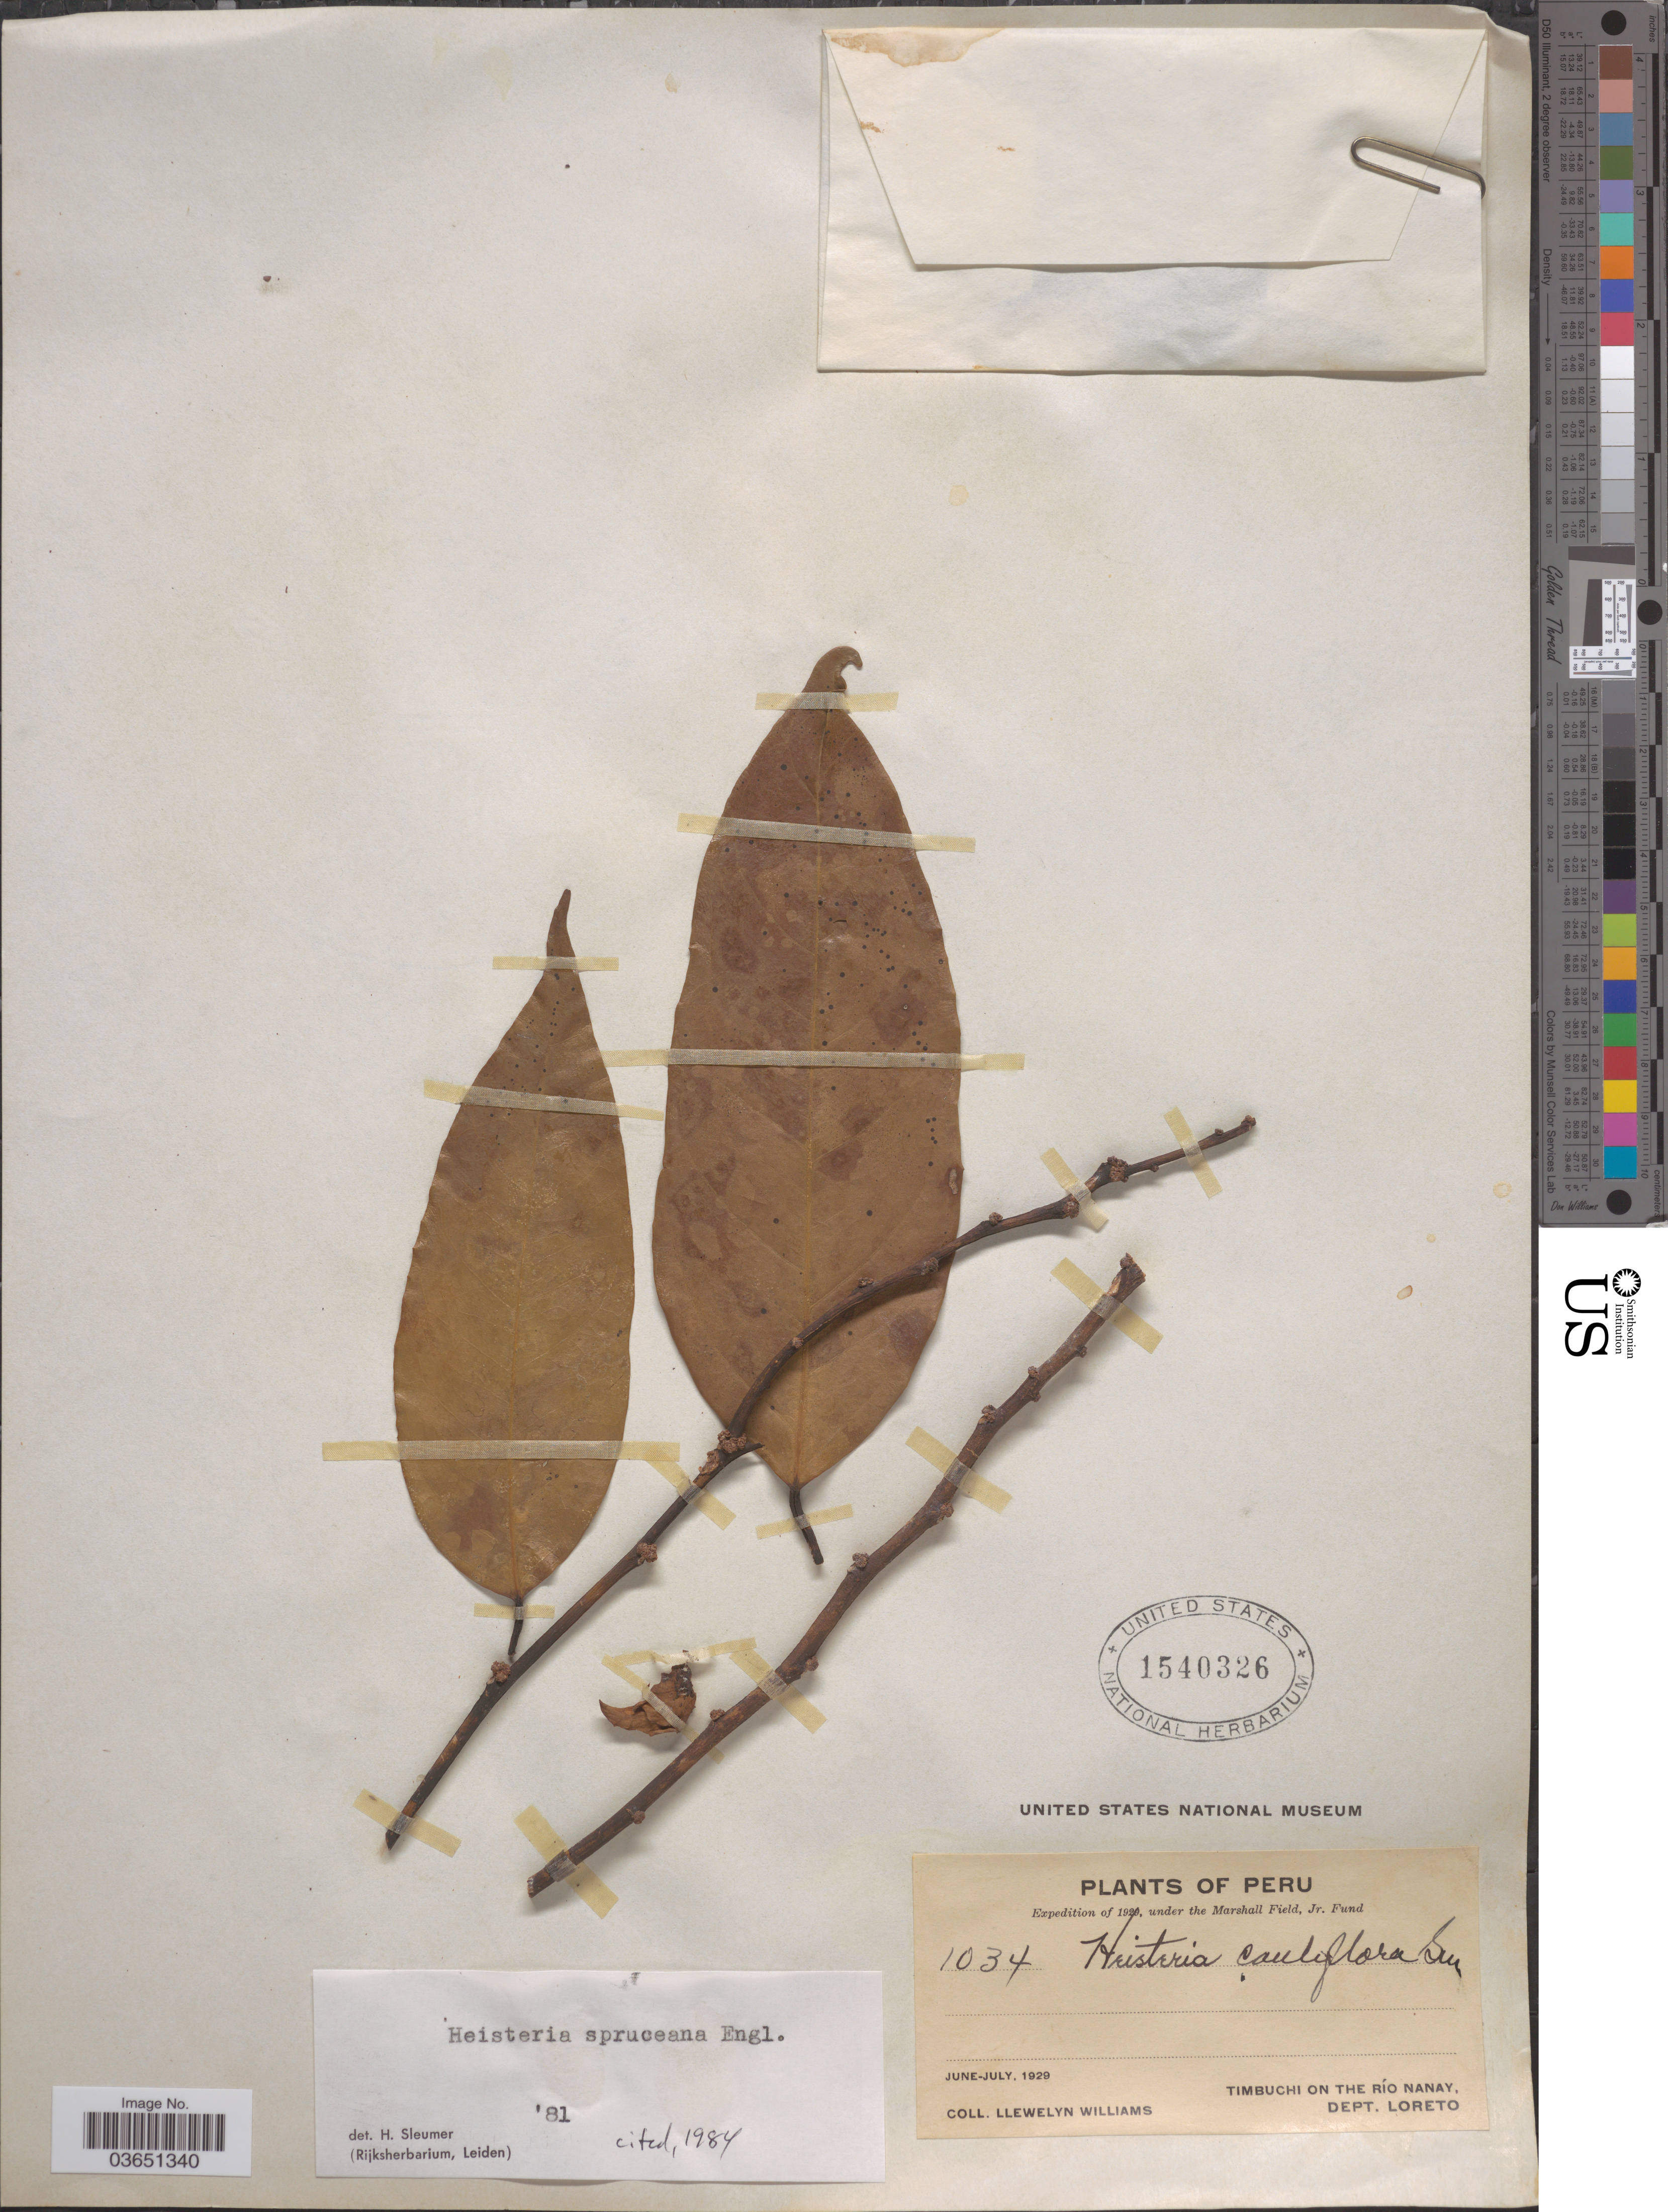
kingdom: Plantae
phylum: Tracheophyta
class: Magnoliopsida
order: Santalales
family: Erythropalaceae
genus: Heisteria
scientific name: Heisteria spruceana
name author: Engl.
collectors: Ll. Williams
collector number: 1034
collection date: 1929-06/1929-07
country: Peru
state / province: Loreto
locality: Timbuchi on the Río Nanay, Dept. Loreto.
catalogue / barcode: US 1540326